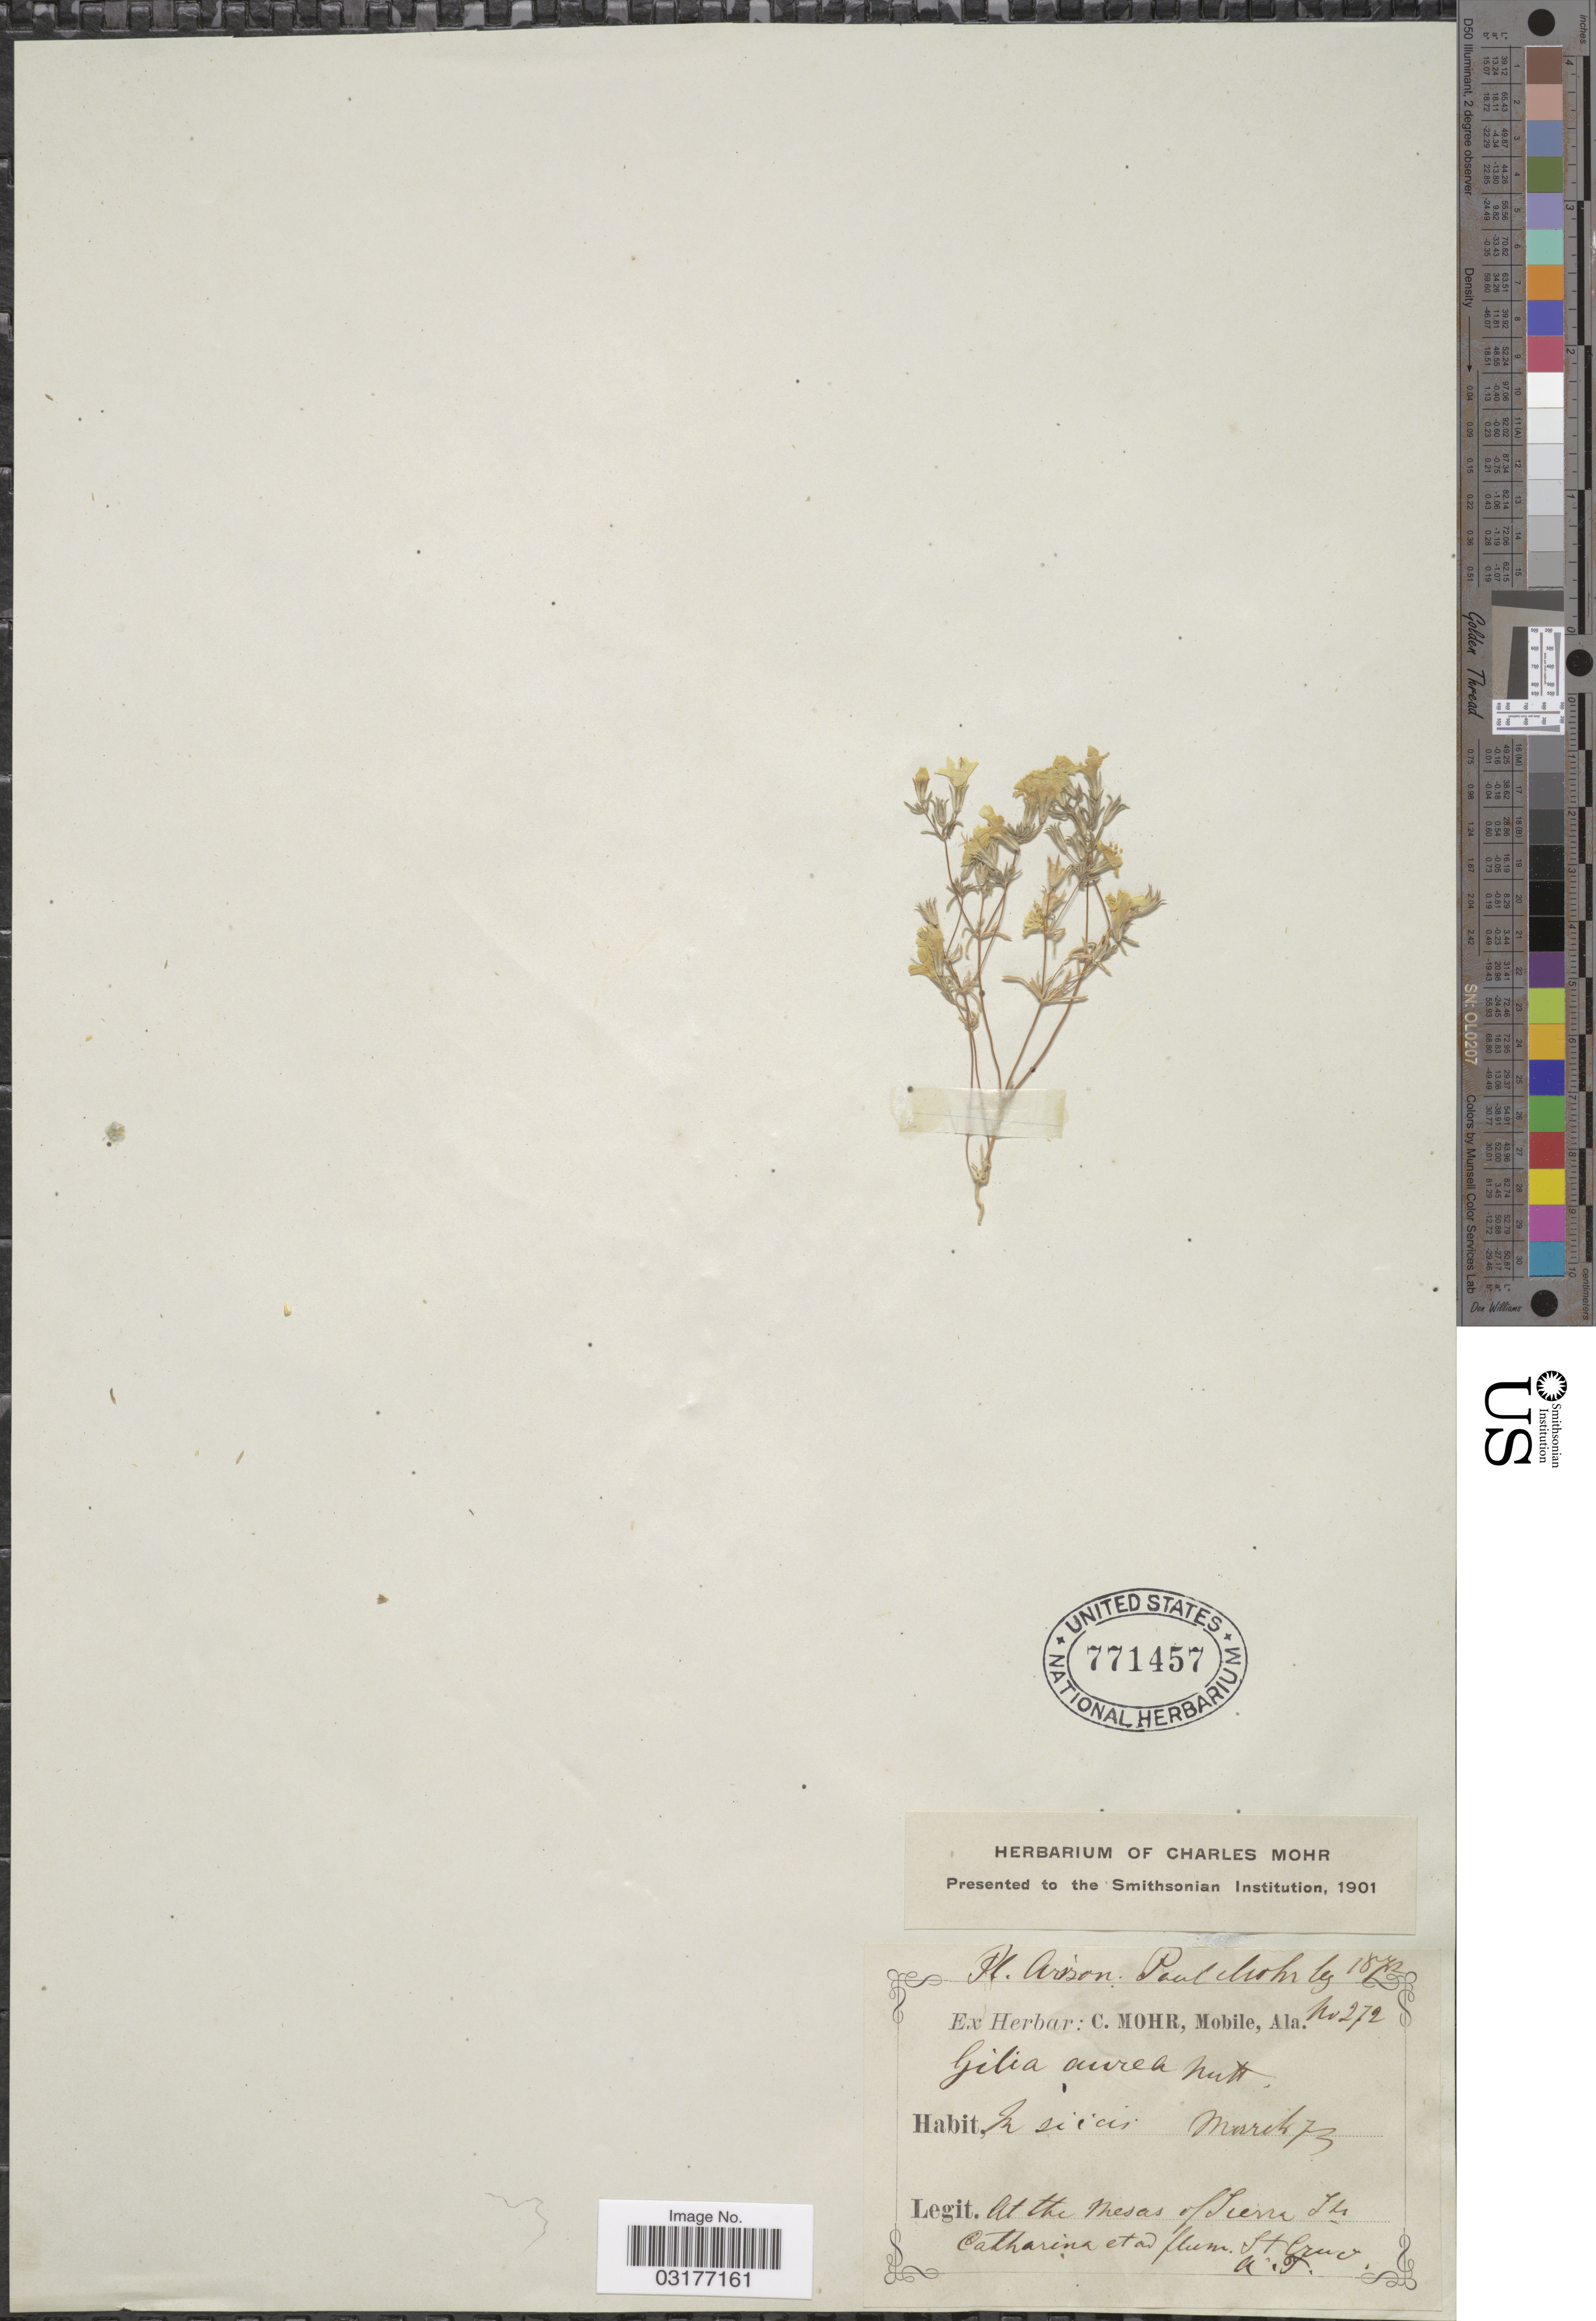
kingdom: Plantae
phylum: Tracheophyta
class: Magnoliopsida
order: Ericales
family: Polemoniaceae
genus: Leptosiphon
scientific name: Leptosiphon chrysanthus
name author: J.M. Porter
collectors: P. F. Mohr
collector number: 272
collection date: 1872-03-13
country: United States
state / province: Arizona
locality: At the Mesas of Sierra Sta Catharina et a flumin St. Cruz. A. T.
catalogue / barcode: US 771457